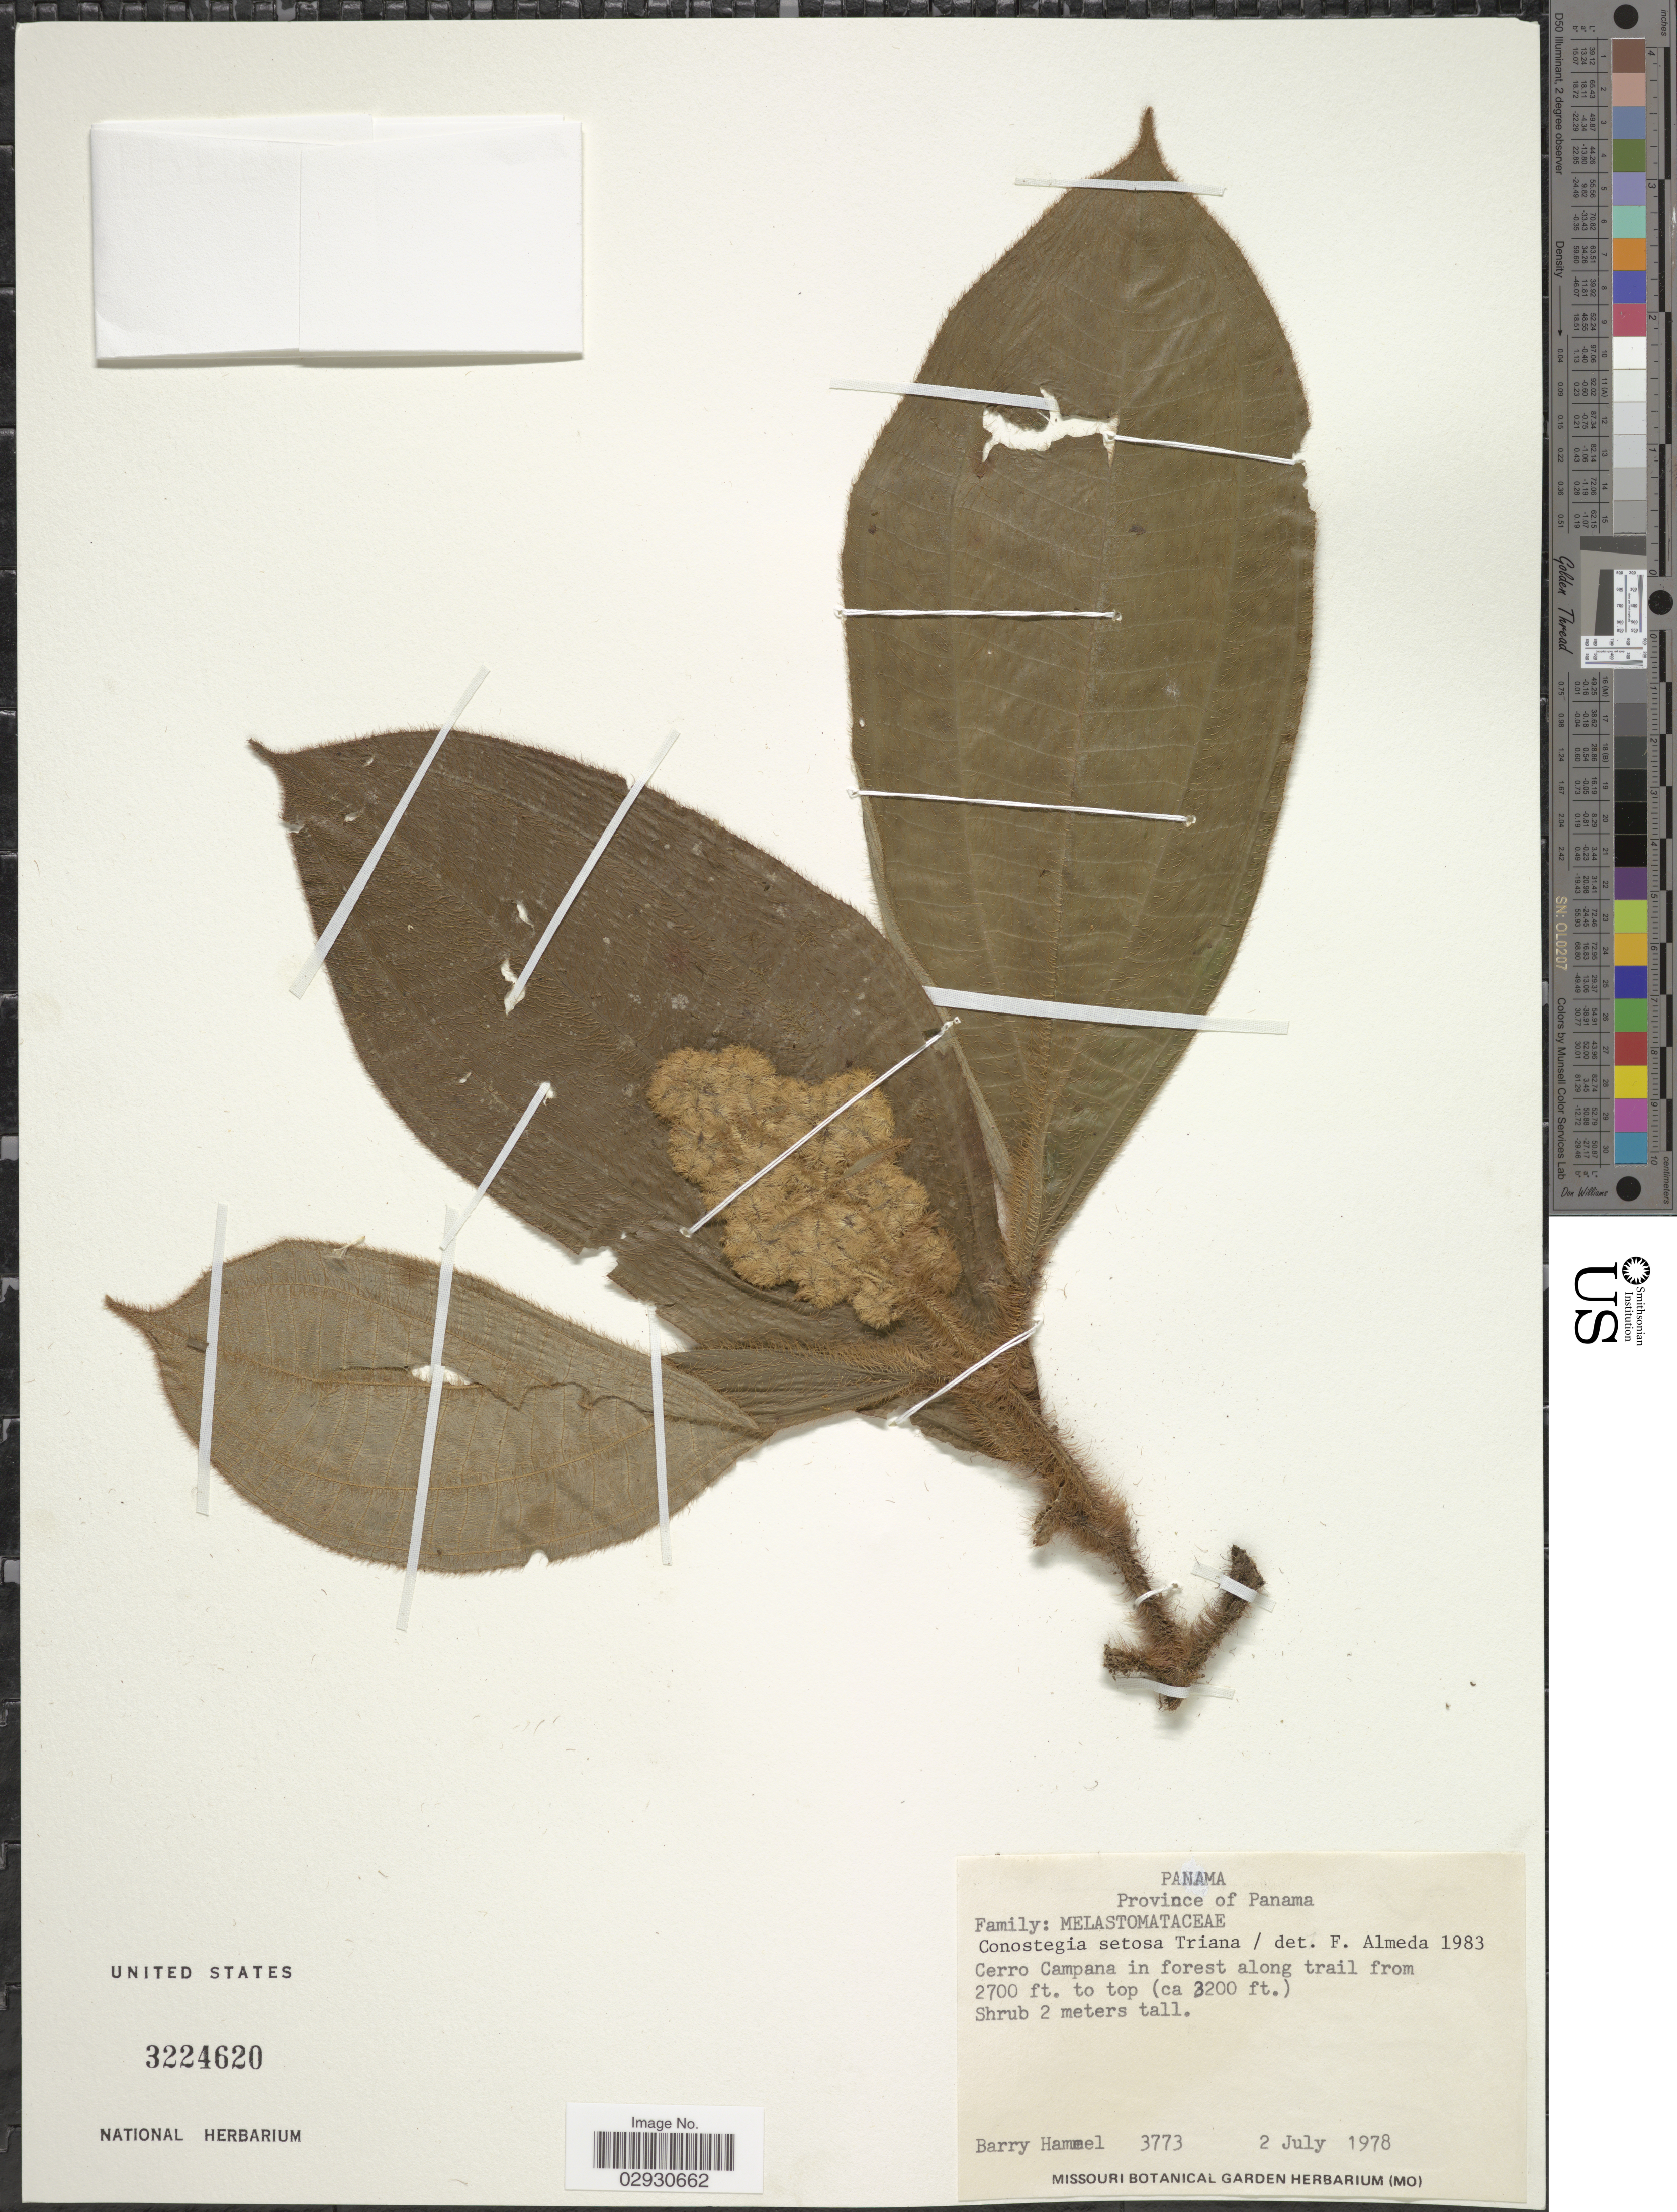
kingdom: Plantae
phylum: Tracheophyta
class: Magnoliopsida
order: Myrtales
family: Melastomataceae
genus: Conostegia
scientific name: Conostegia setosa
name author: Triana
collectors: B. Hammel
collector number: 3773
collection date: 1978-07-02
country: Panama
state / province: Panamá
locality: Province of Panama. Cerro Campana in forest along trail.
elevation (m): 823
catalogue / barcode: US 3224620